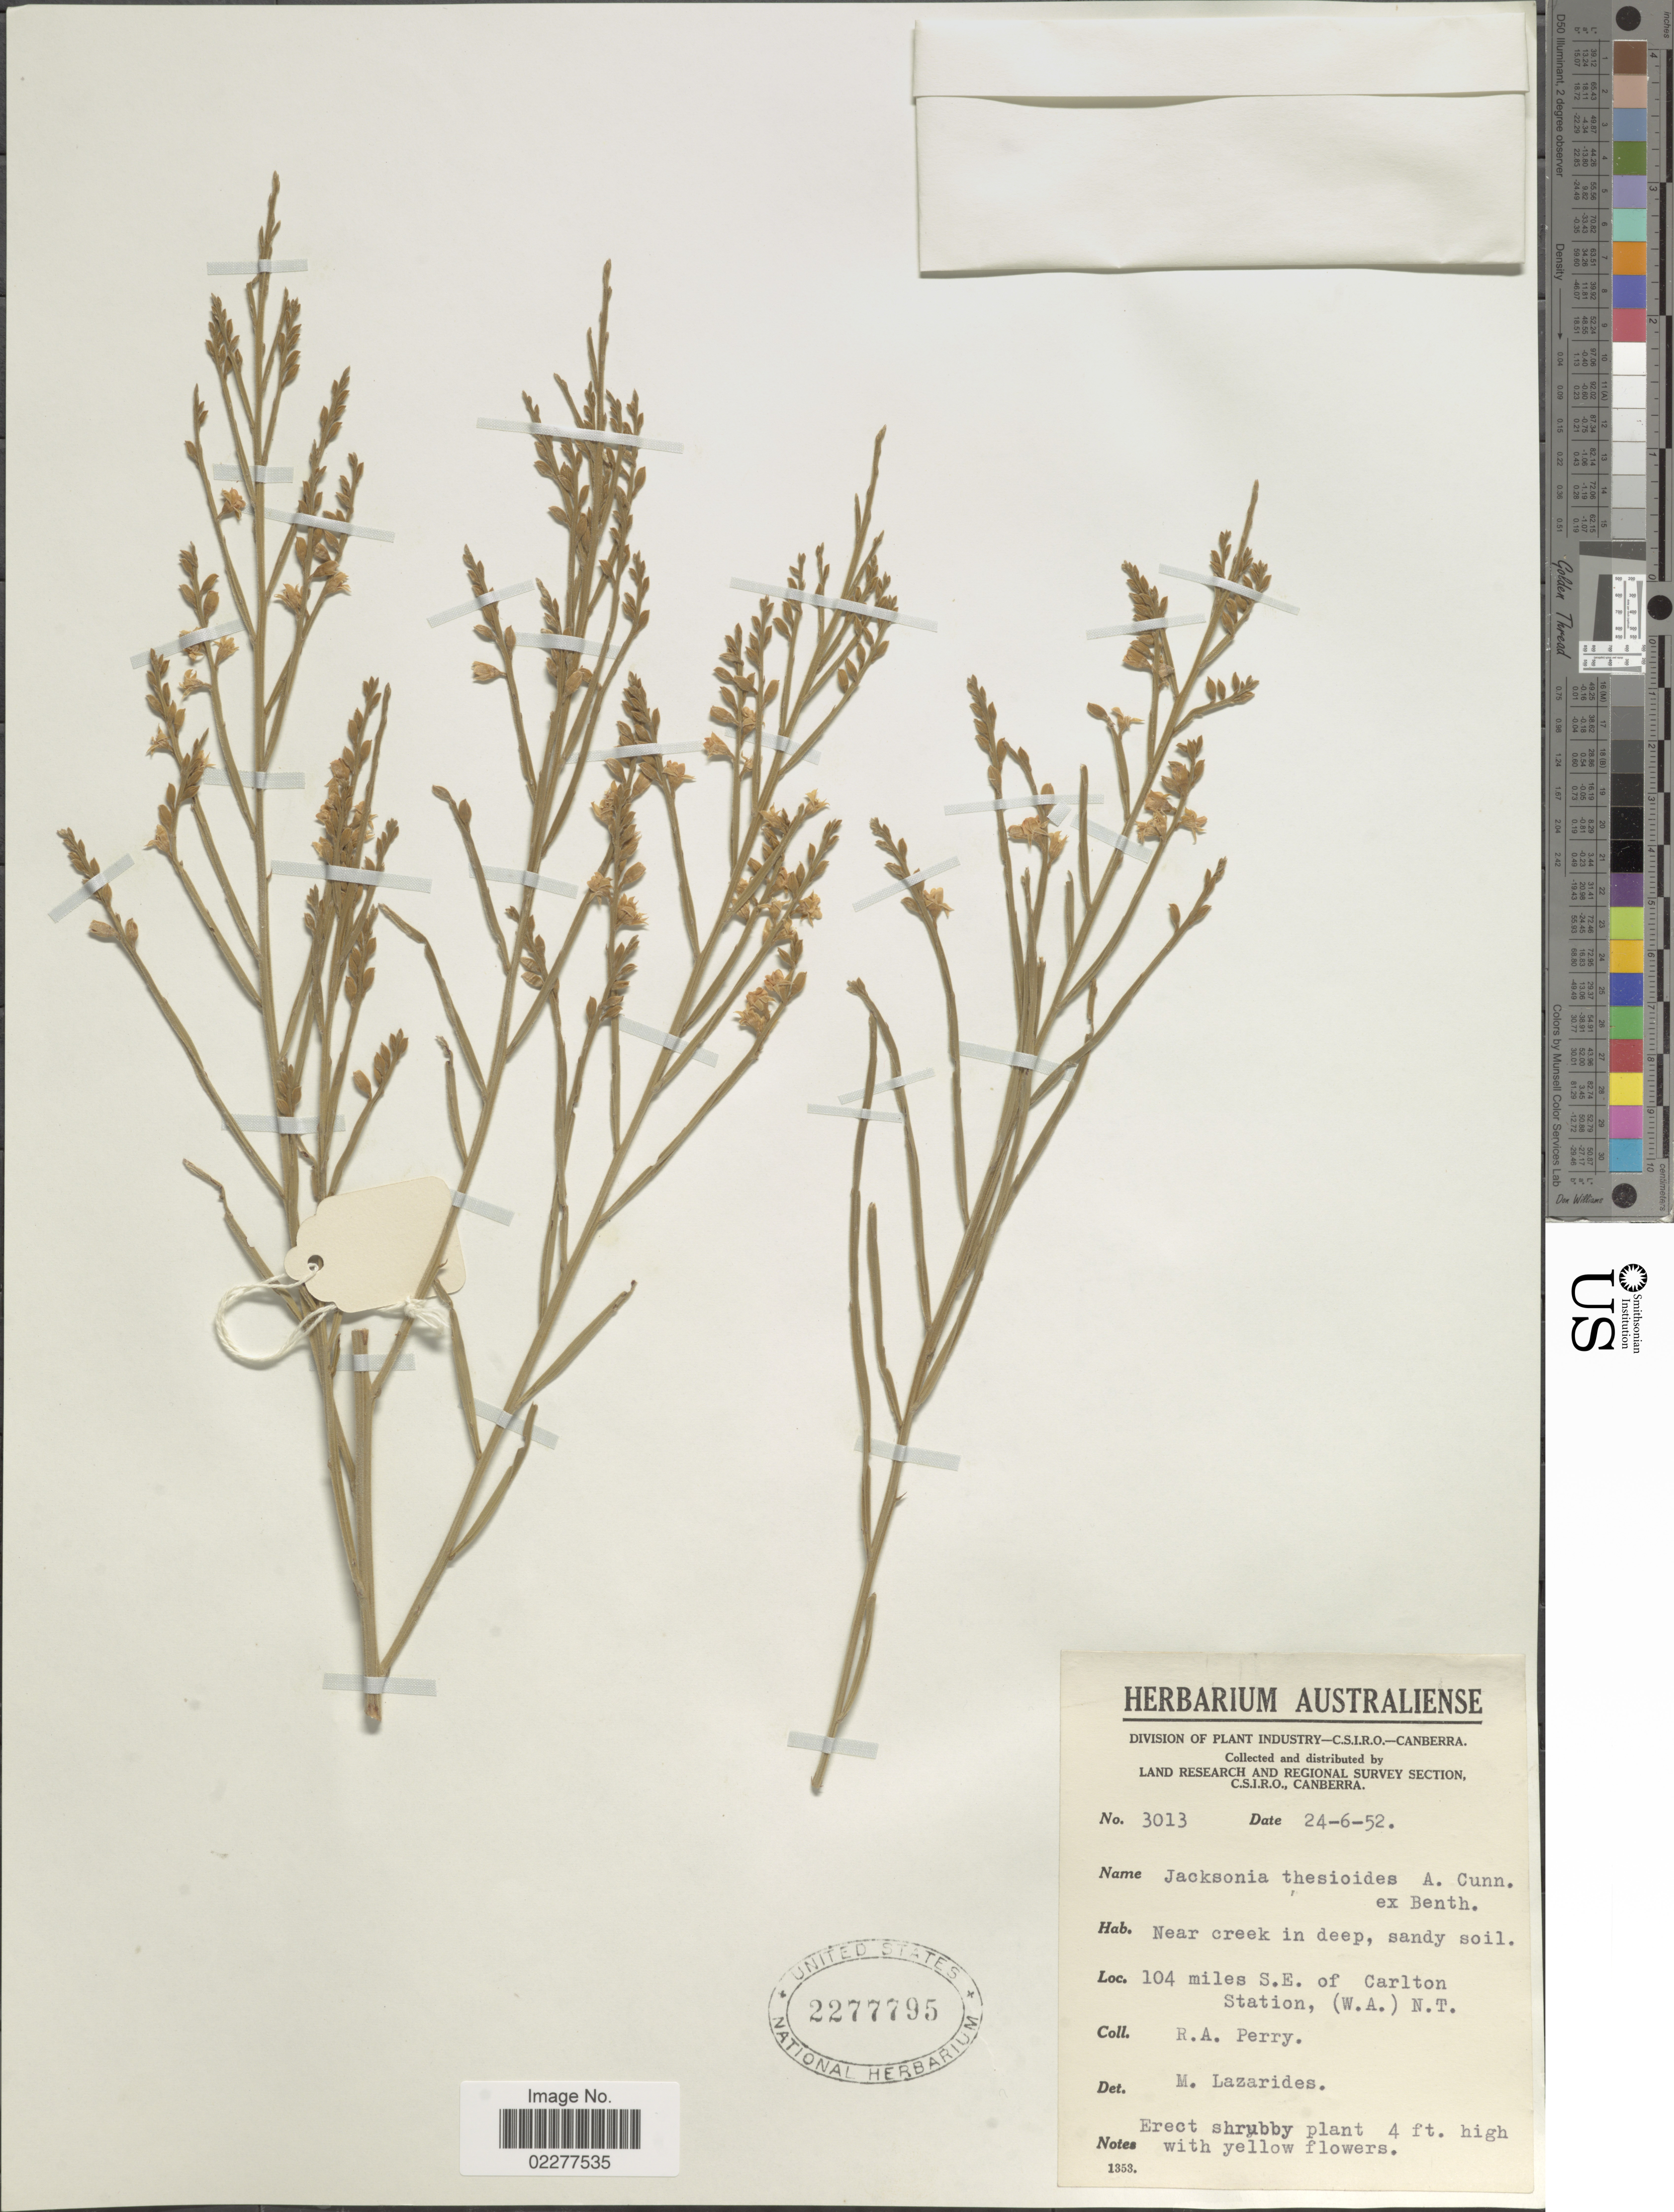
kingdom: Plantae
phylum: Tracheophyta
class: Magnoliopsida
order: Fabales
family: Fabaceae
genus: Jacksonia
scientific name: Jacksonia thesioides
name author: Benth.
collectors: Perry, R. A.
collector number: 3013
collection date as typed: Transcribed d/m/y: 24/6/52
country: Australia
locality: Near creek in deep, sandy soil, 104 miles S.E. of Carlton Station, (W.A) N.T.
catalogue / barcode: US 2277795